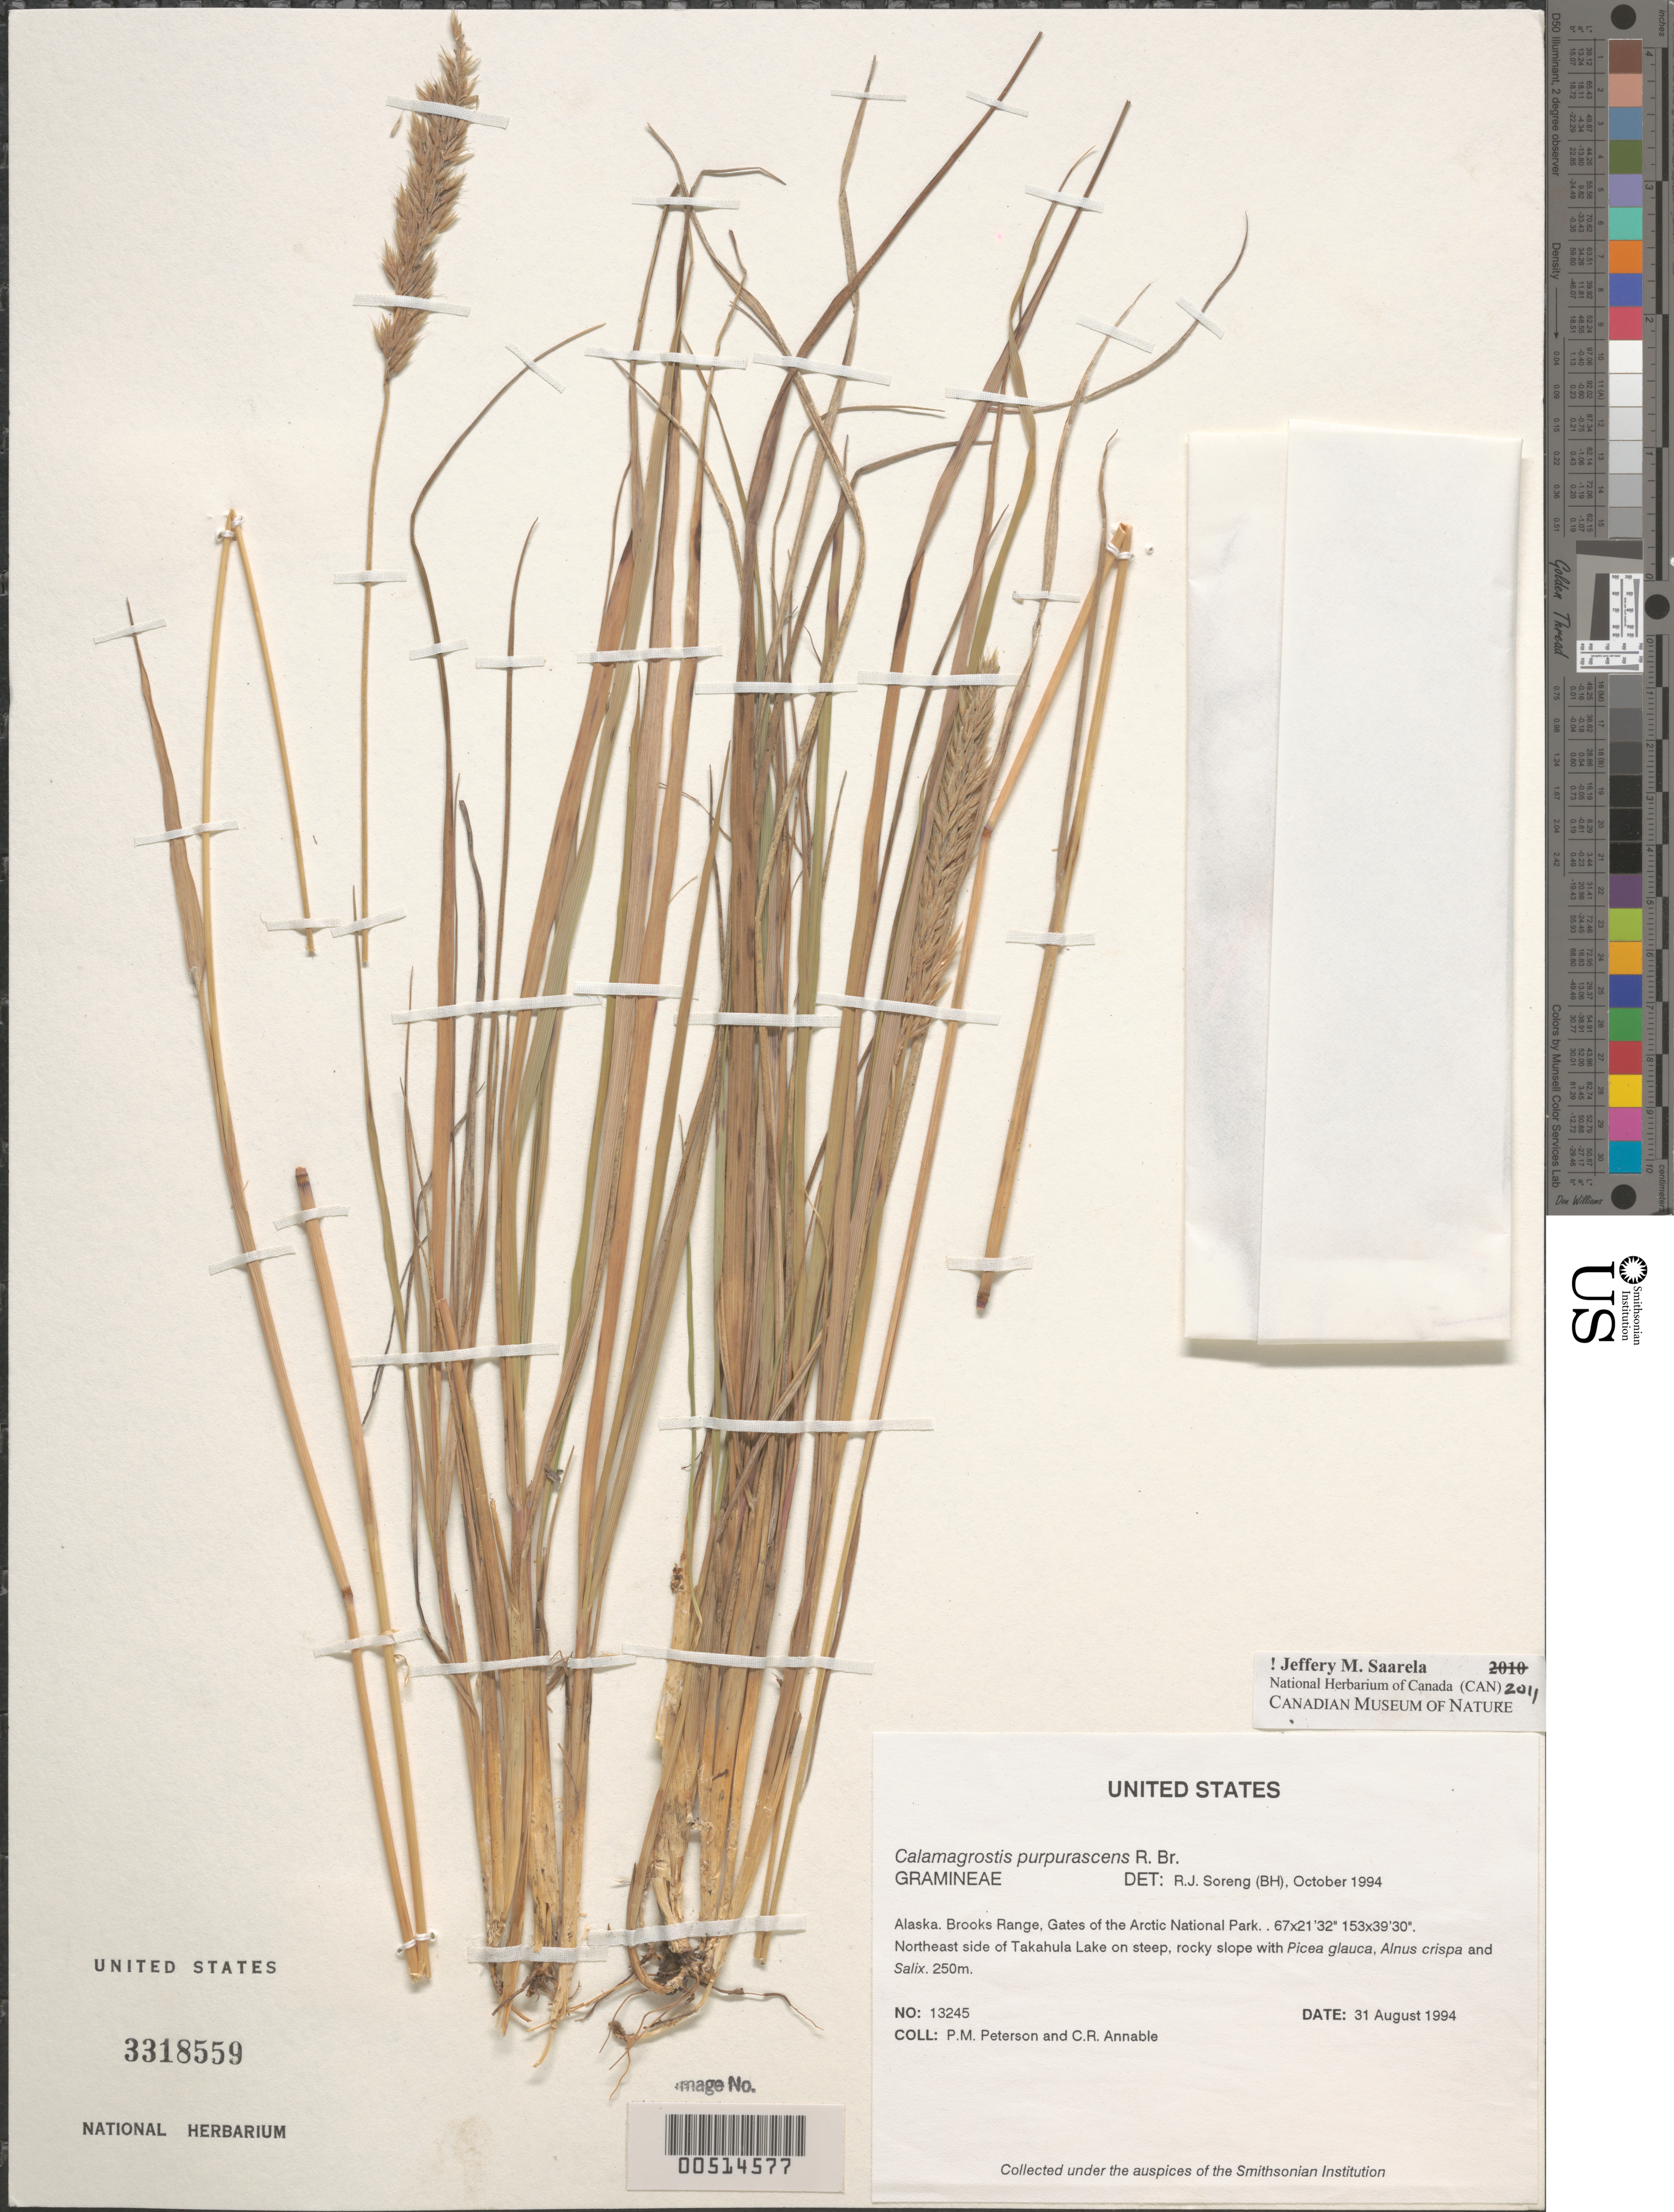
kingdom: Plantae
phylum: Tracheophyta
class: Liliopsida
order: Poales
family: Poaceae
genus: Calamagrostis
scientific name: Calamagrostis purpurascens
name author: R. Br.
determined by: Soreng, Robert J., Research Associate (BOT), Smithsonian Institution - National Museum of Natural History (UNITED STATES)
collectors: P. M. Peterson & C. R. Annable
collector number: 13245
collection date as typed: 31 Aug 1994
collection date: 1994-08-31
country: United States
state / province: Alaska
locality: Brooks Range, Gates of the Arctic National Park.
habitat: Northeast side of Takahula Lake on steep, rocky slope with {Picea glauca}, {Alnus crispa} and {Salix}.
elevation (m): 250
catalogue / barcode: US 3318559